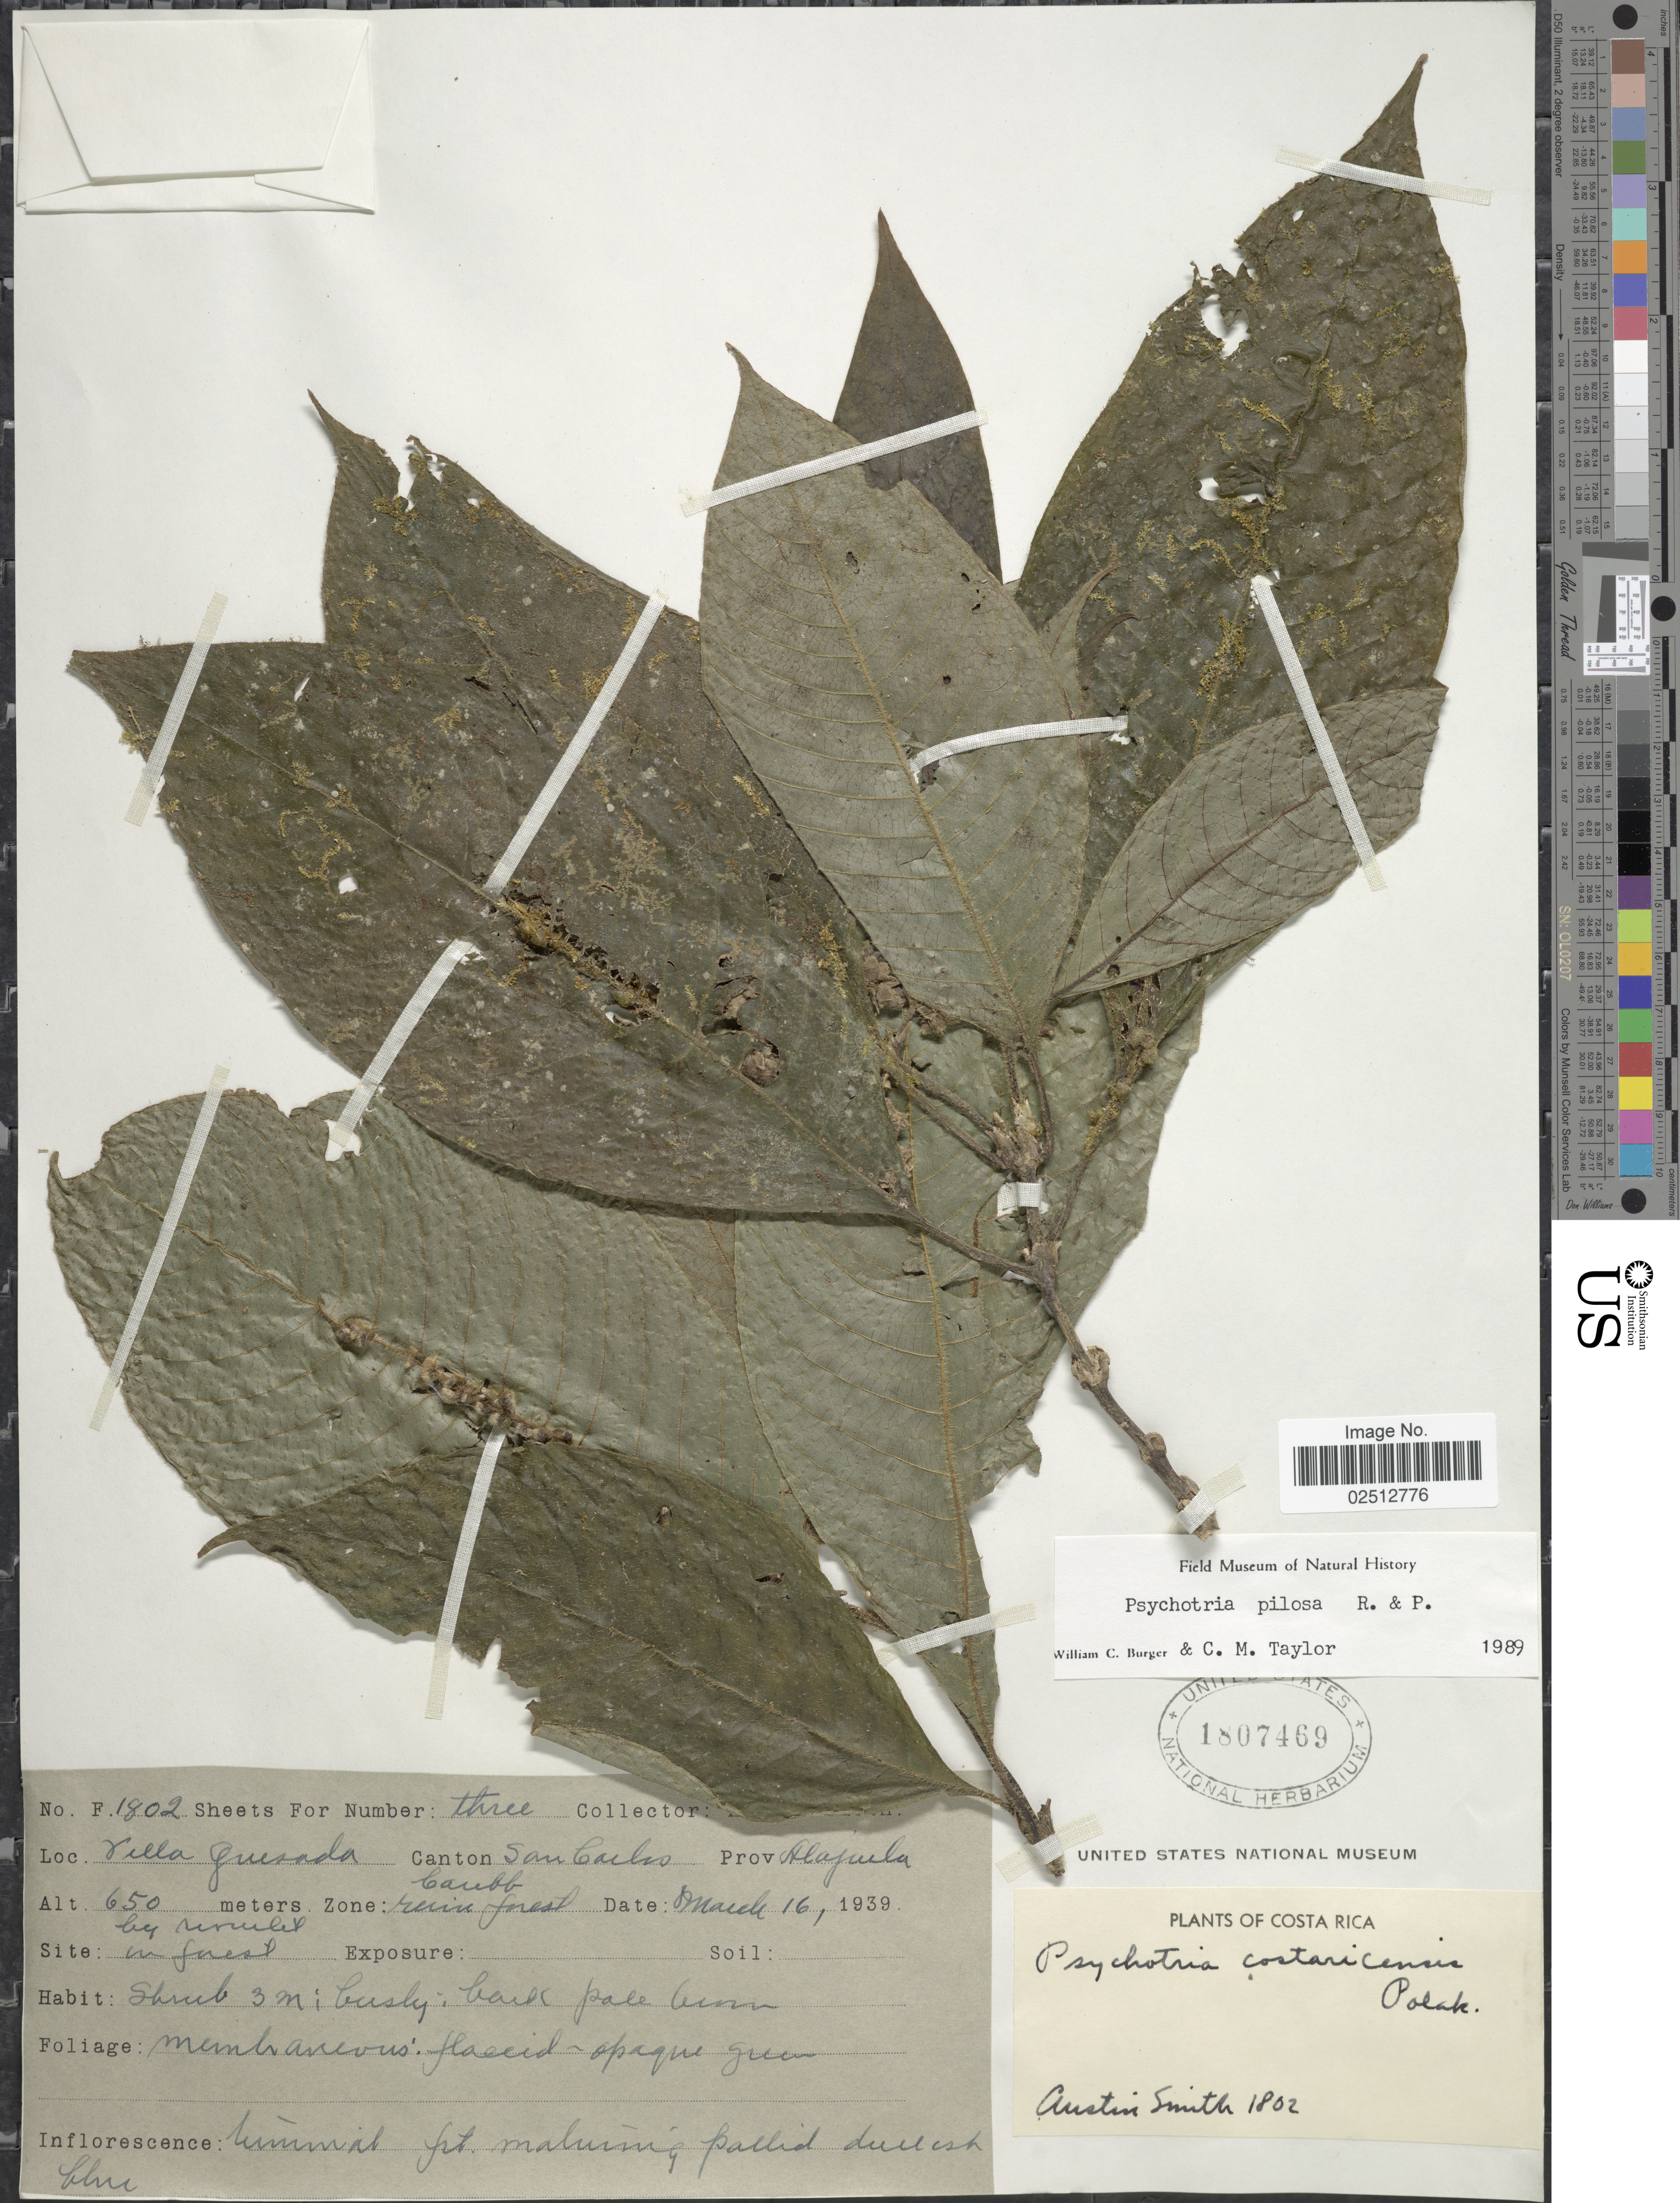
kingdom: Plantae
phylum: Tracheophyta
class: Magnoliopsida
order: Gentianales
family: Rubiaceae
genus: Psychotria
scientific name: Psychotria pilosa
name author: Ruiz & Pav.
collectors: Aust P. Smith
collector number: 1802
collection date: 1939-03-16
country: Costa Rica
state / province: Alajuela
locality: Villa Guesada Canton. San Carlos Prov. Alajuela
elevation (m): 650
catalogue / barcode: US 1807469